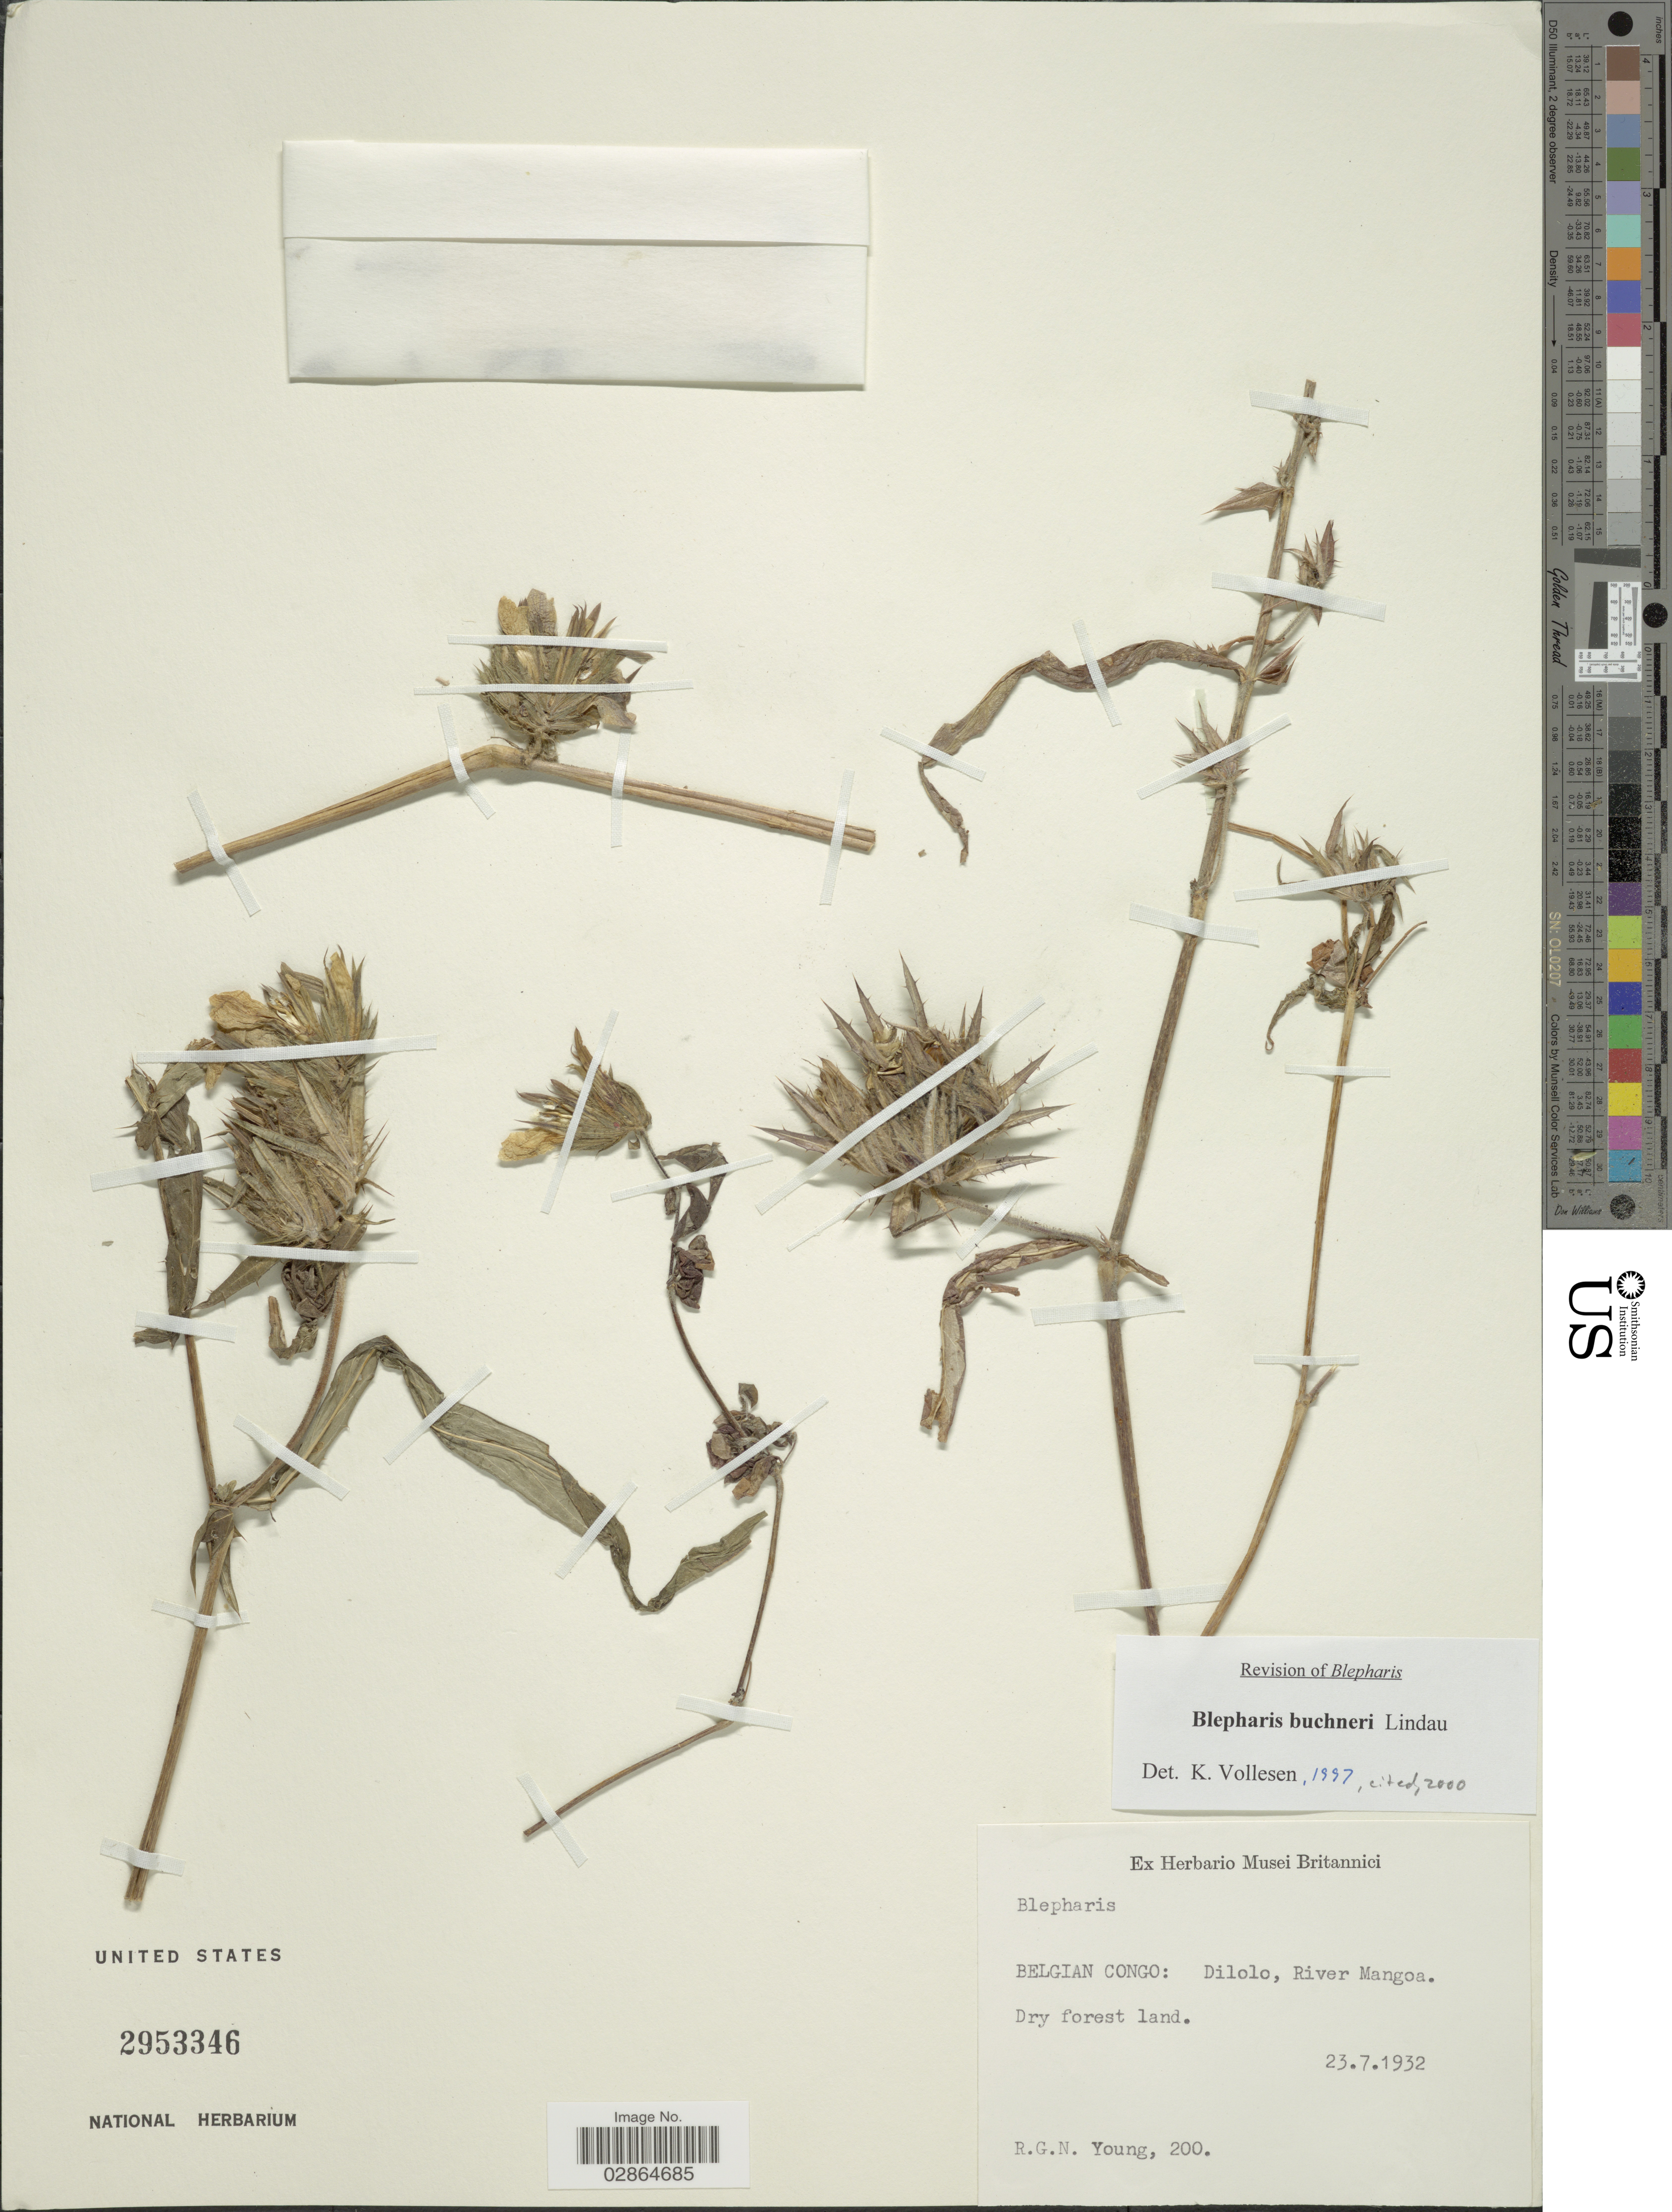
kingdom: Plantae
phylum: Tracheophyta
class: Magnoliopsida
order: Lamiales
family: Acanthaceae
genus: Blepharis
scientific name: Blepharis buchneri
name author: Lindau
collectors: R. Young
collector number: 200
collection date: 1932-07-23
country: Congo, Democratic Republic of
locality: Belgian Congo: Dilolo, River Mangoa.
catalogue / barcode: US 2953346